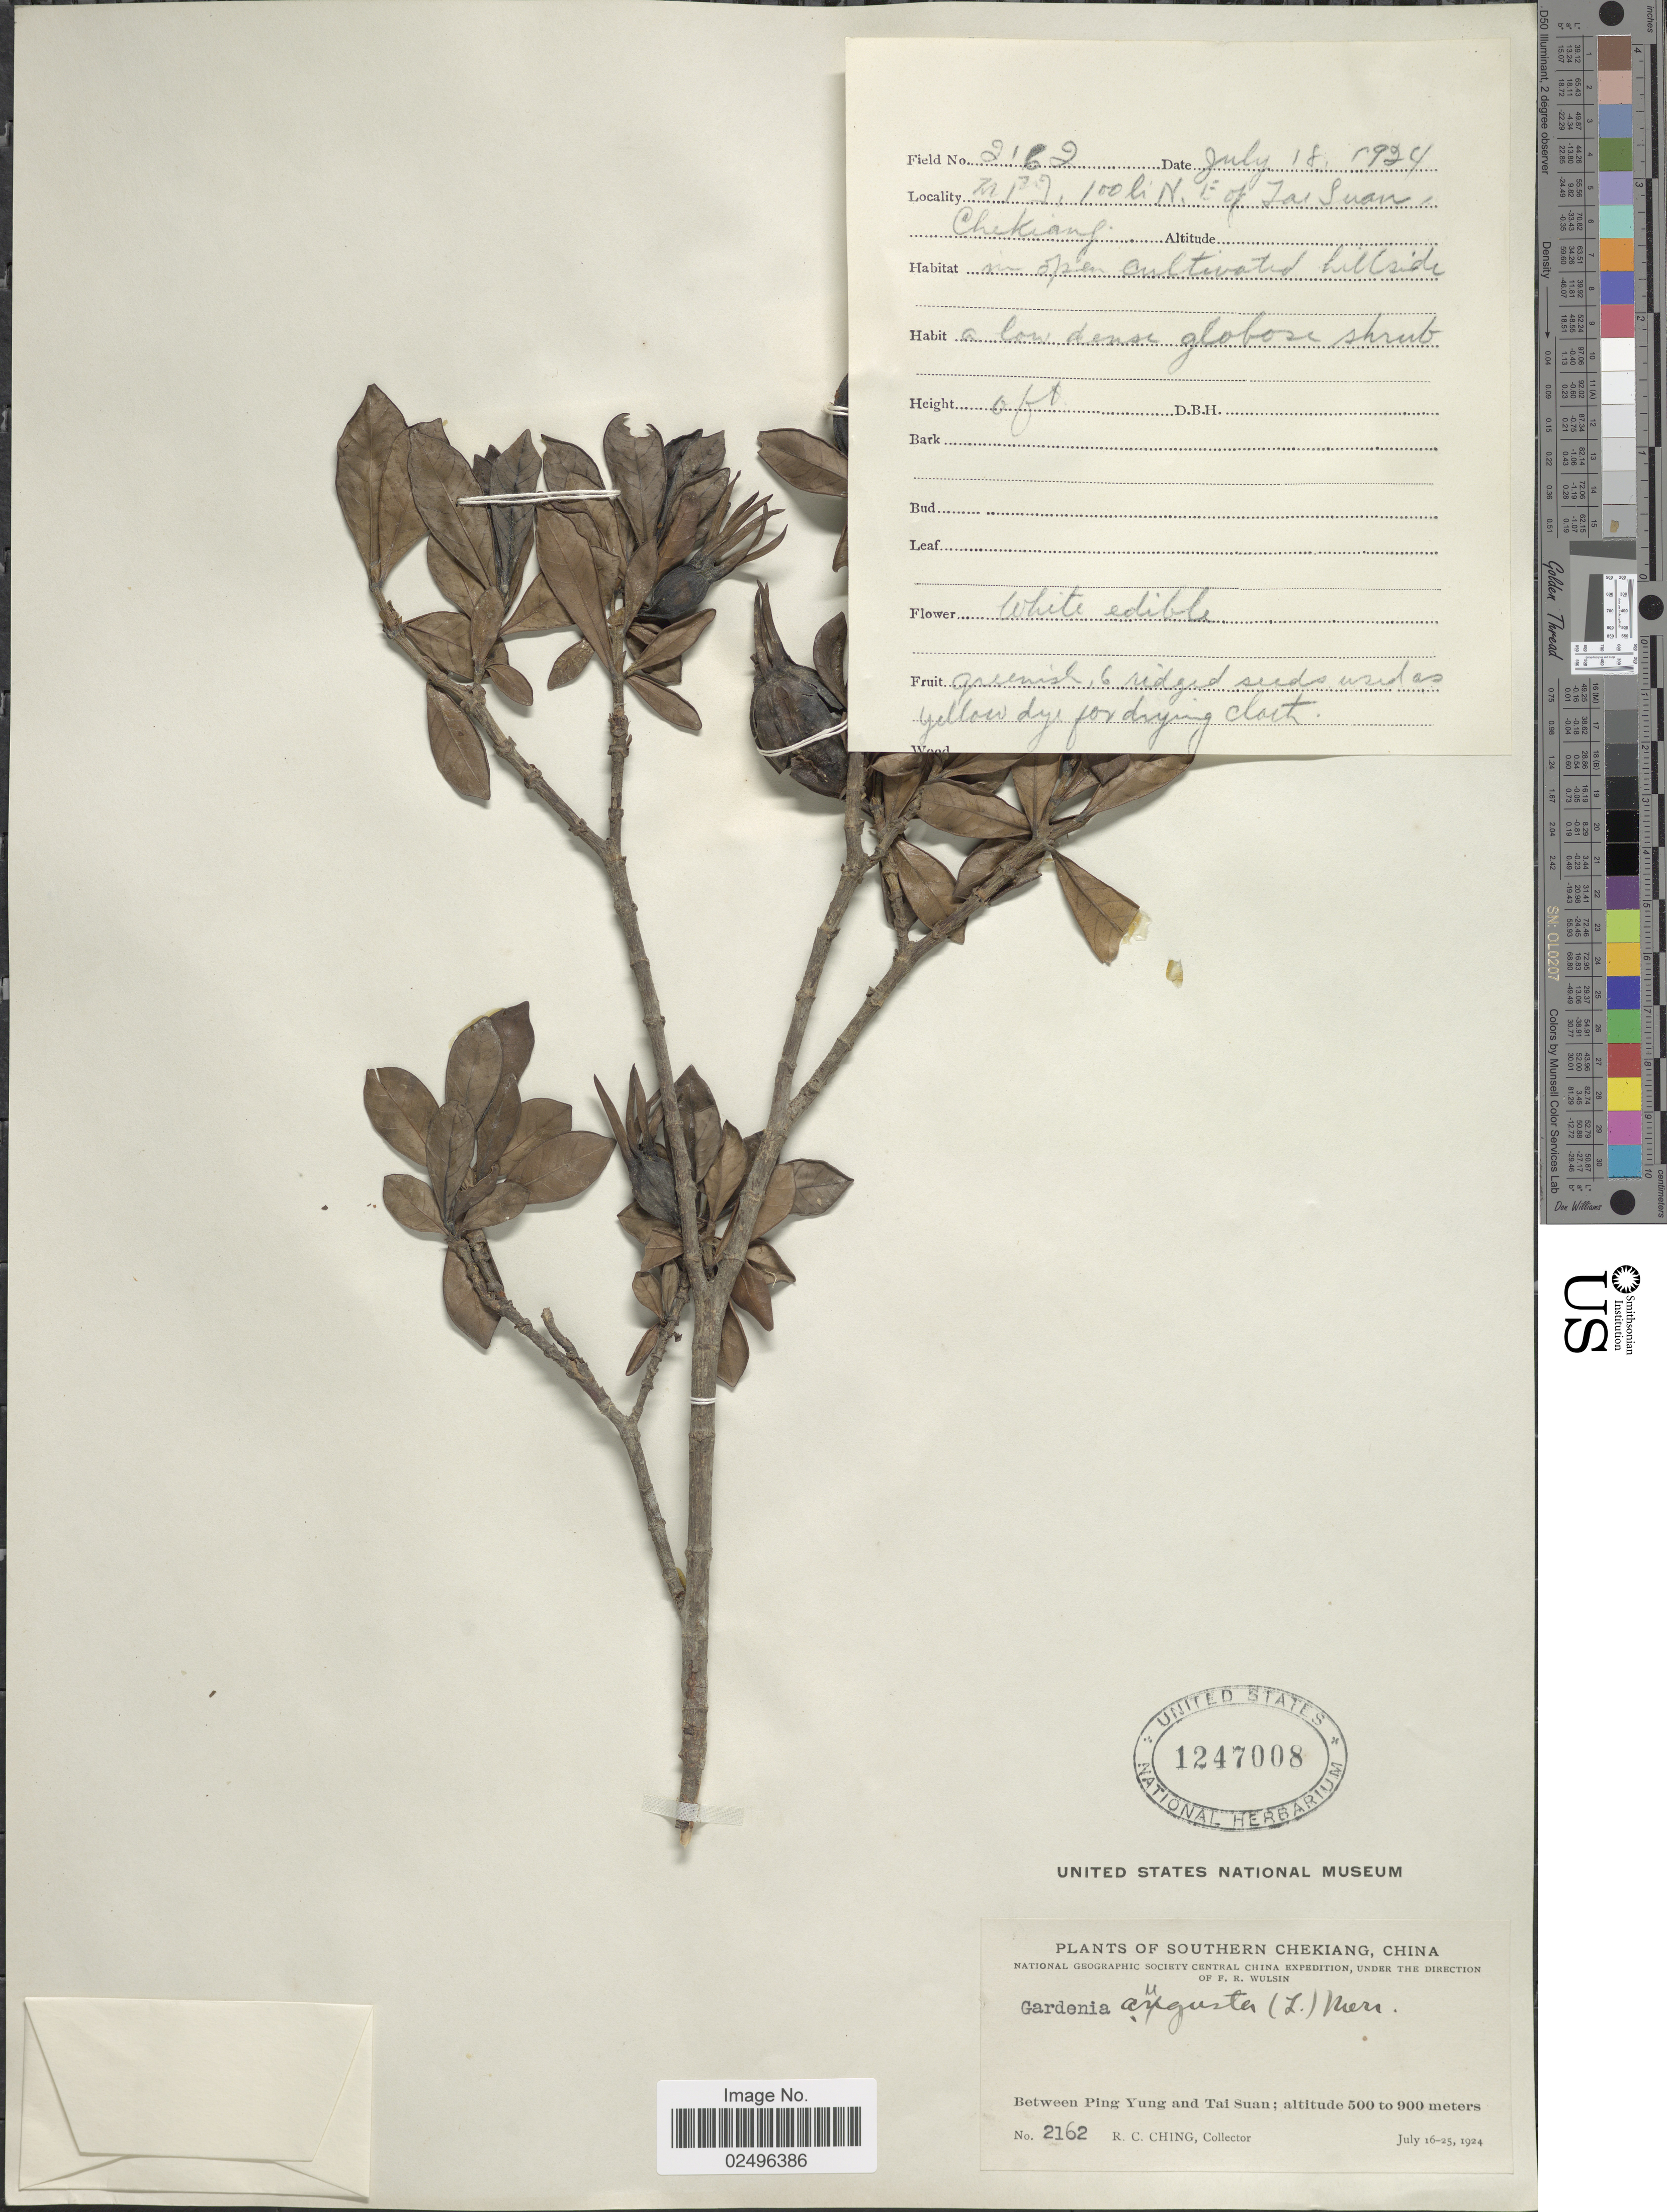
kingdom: Plantae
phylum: Tracheophyta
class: Magnoliopsida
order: Gentianales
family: Rubiaceae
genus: Gardenia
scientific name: Gardenia augusta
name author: (L.) Merr.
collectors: R. C. Ching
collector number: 2162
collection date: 1924-07-18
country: China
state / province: Zhejiang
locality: Between Ping Yung and Tai Suan, Southern Chekiang, China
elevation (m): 500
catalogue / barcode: US 1247008